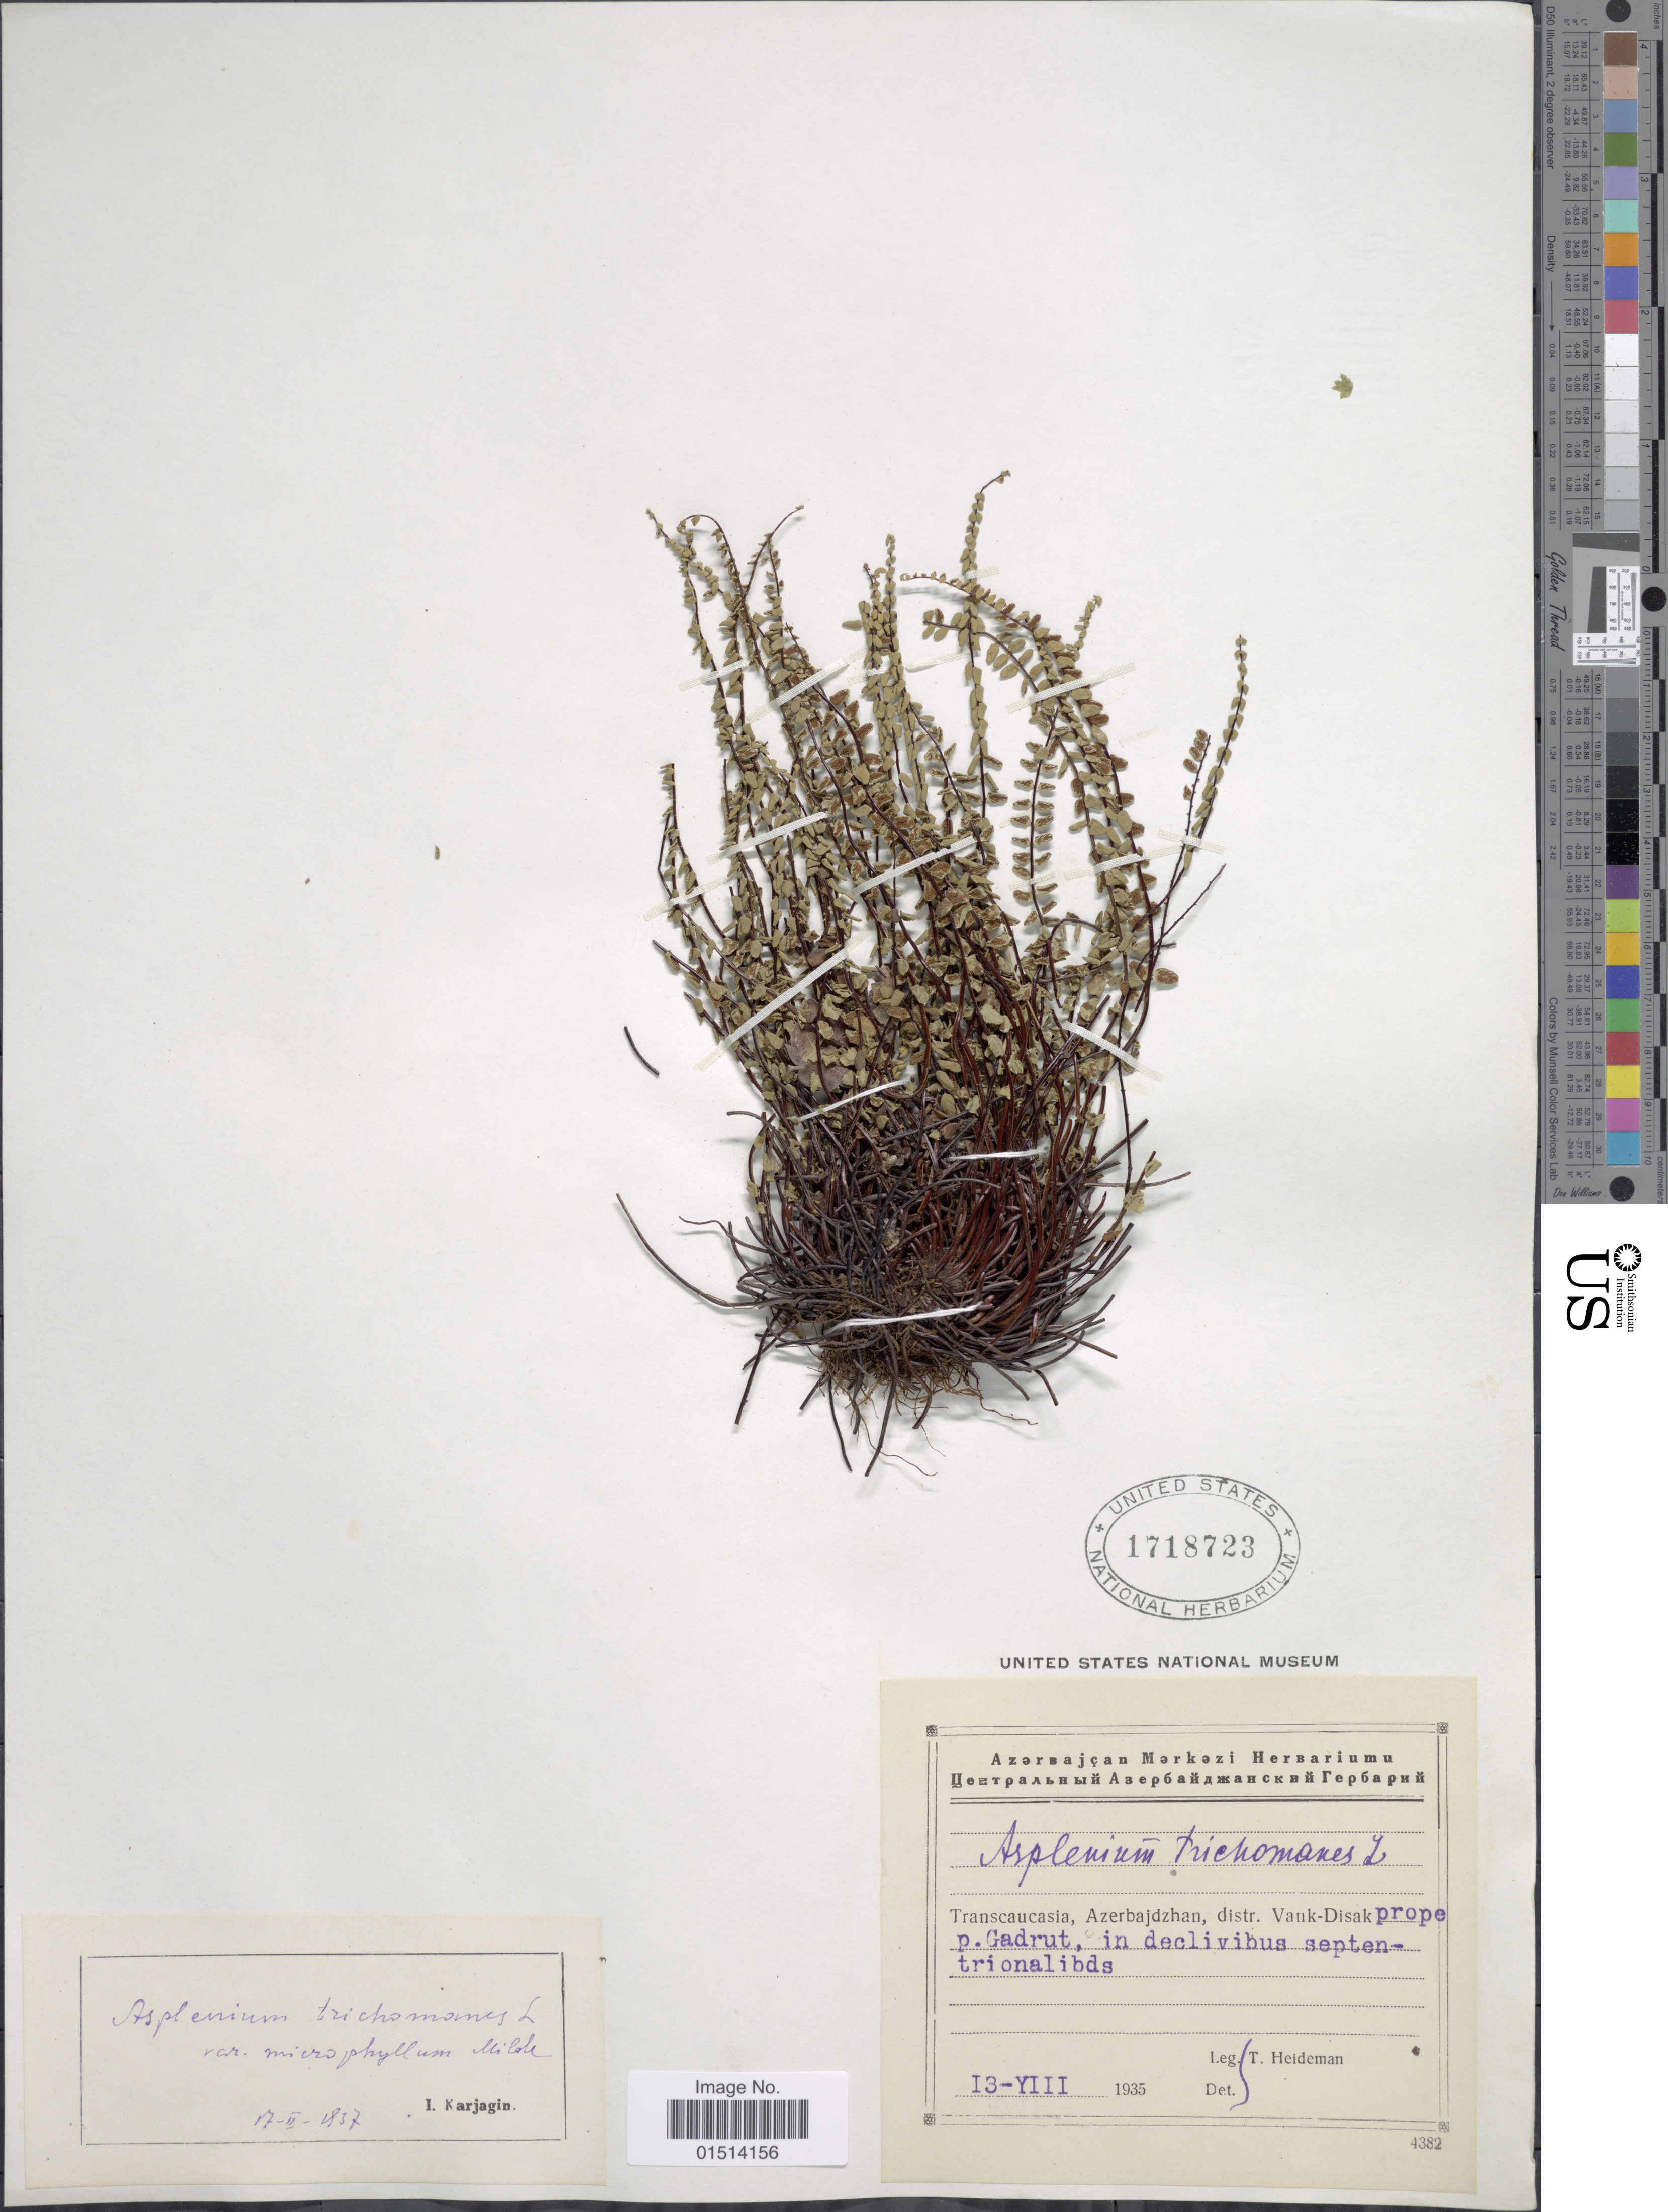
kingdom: Plantae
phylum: Tracheophyta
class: Polypodiopsida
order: Polypodiales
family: Aspleniaceae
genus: Asplenium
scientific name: Asplenium trichomanes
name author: L.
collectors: T. Heideman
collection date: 1935-08-13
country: Azerbaijan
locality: Transcaucasia, azerbajdzhan, distr. Vank-Disak prope p. Gadrut, in declivibus septentrionalibds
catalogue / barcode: US 1718723